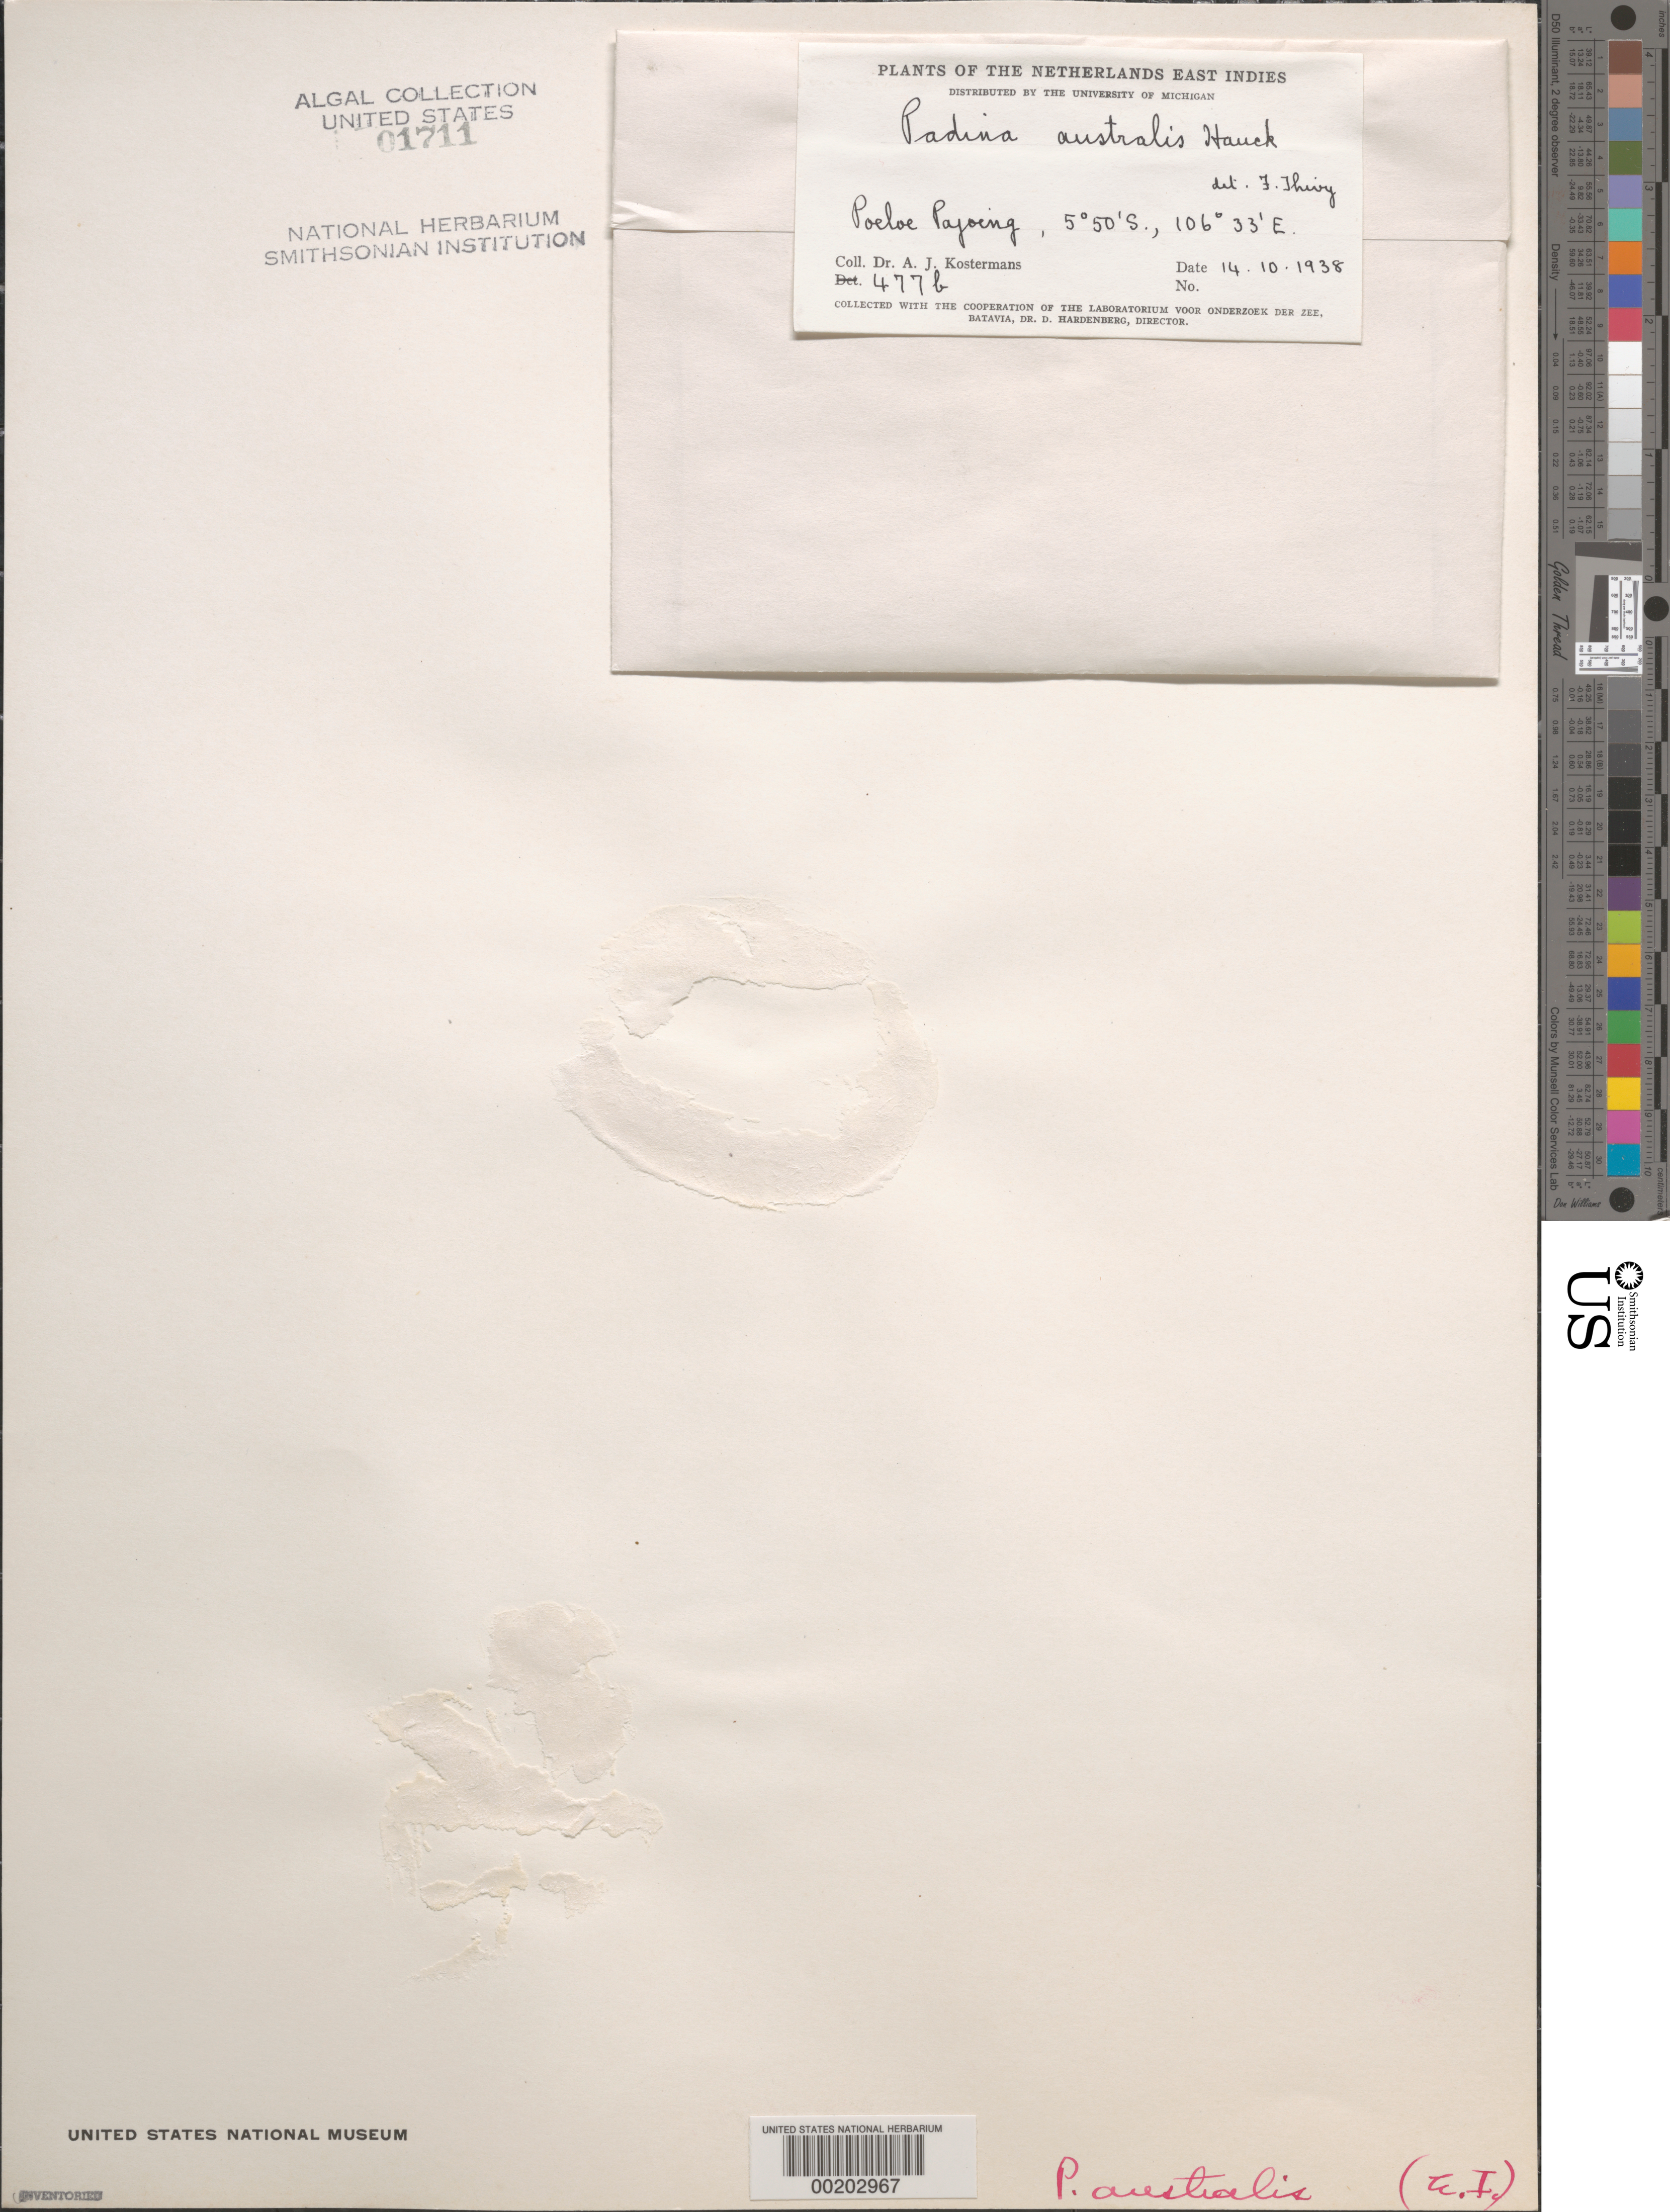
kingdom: Chromista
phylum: Ochrophyta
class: Phaeophyceae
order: Dictyotales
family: Dictyotaceae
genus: Padina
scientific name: Padina australis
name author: Hauck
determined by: Thivy, F.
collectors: A. J. G. Kostermans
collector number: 477b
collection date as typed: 14 Oct 1938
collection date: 1938-10-14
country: Indonesia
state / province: Java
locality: Poeloe pajoeng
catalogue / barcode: US 1711